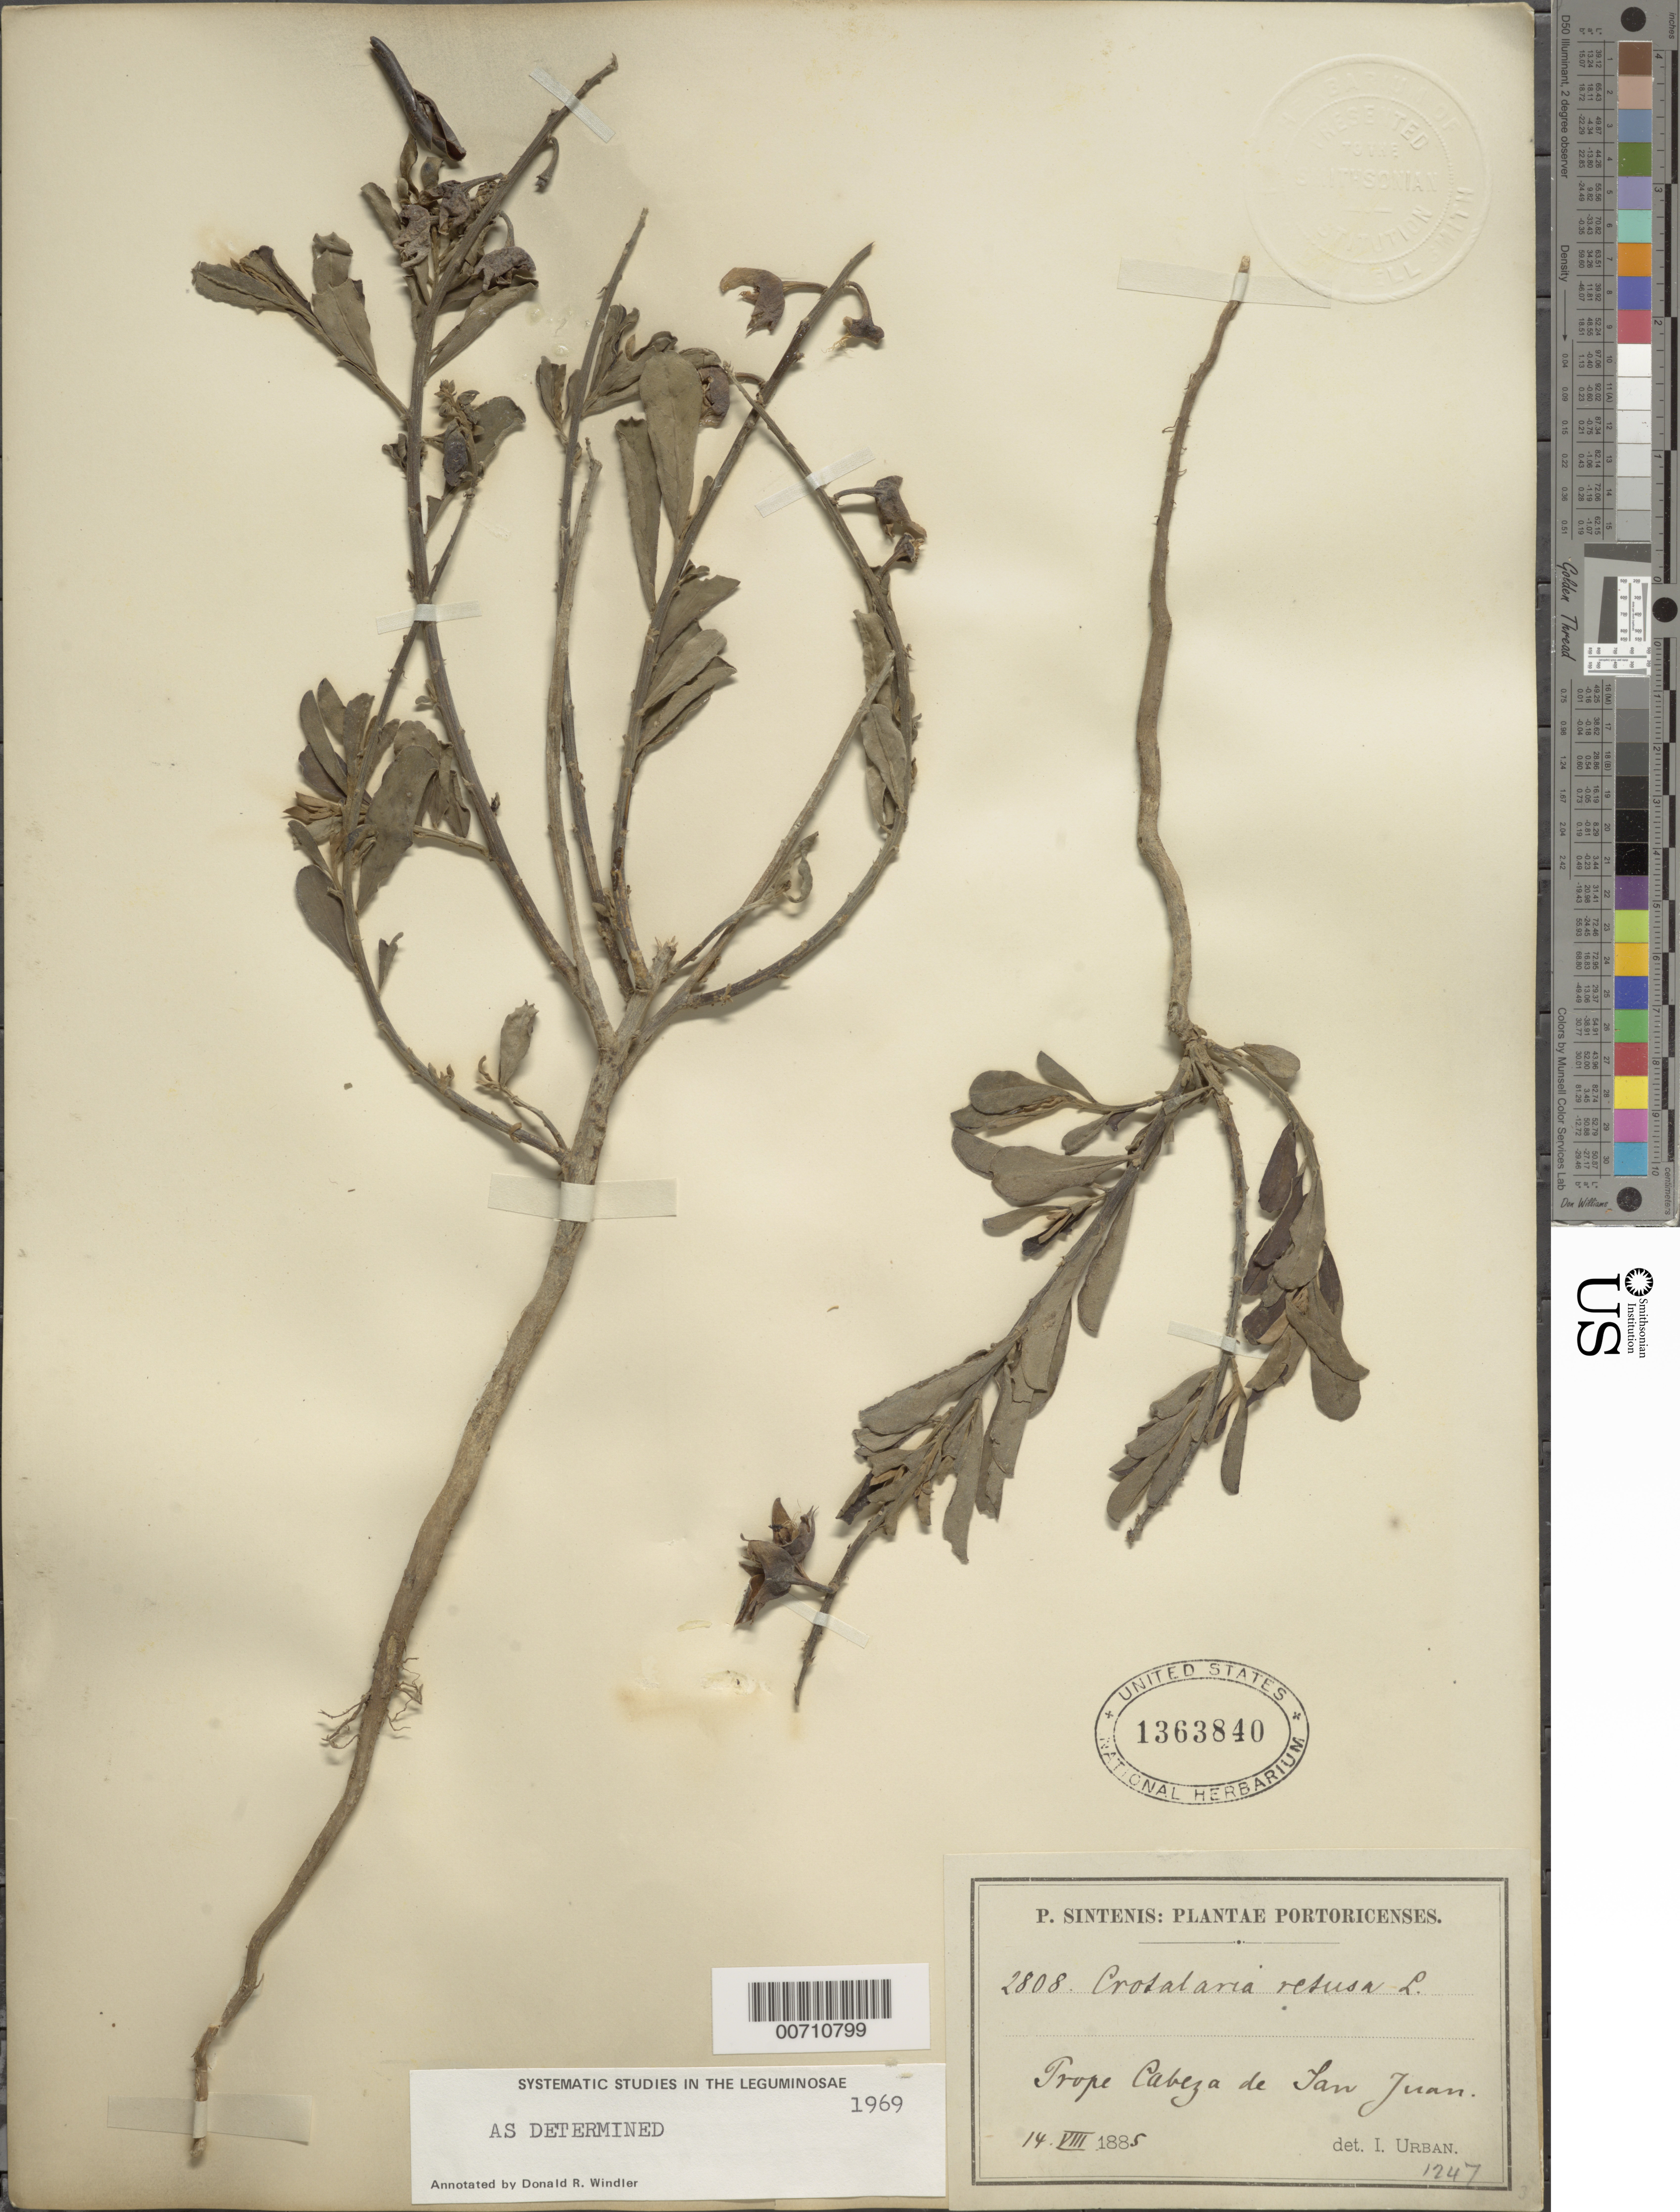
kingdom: Plantae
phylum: Tracheophyta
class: Magnoliopsida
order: Fabales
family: Fabaceae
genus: Crotalaria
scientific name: Crotalaria retusa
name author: L.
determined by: Urban, Ignatz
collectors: P. Sintenis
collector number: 2808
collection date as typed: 14 Aug 1885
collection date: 1885-08-14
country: Puerto Rico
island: Greater Antilles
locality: Prope Cabeza de San Juan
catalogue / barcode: US 1363840